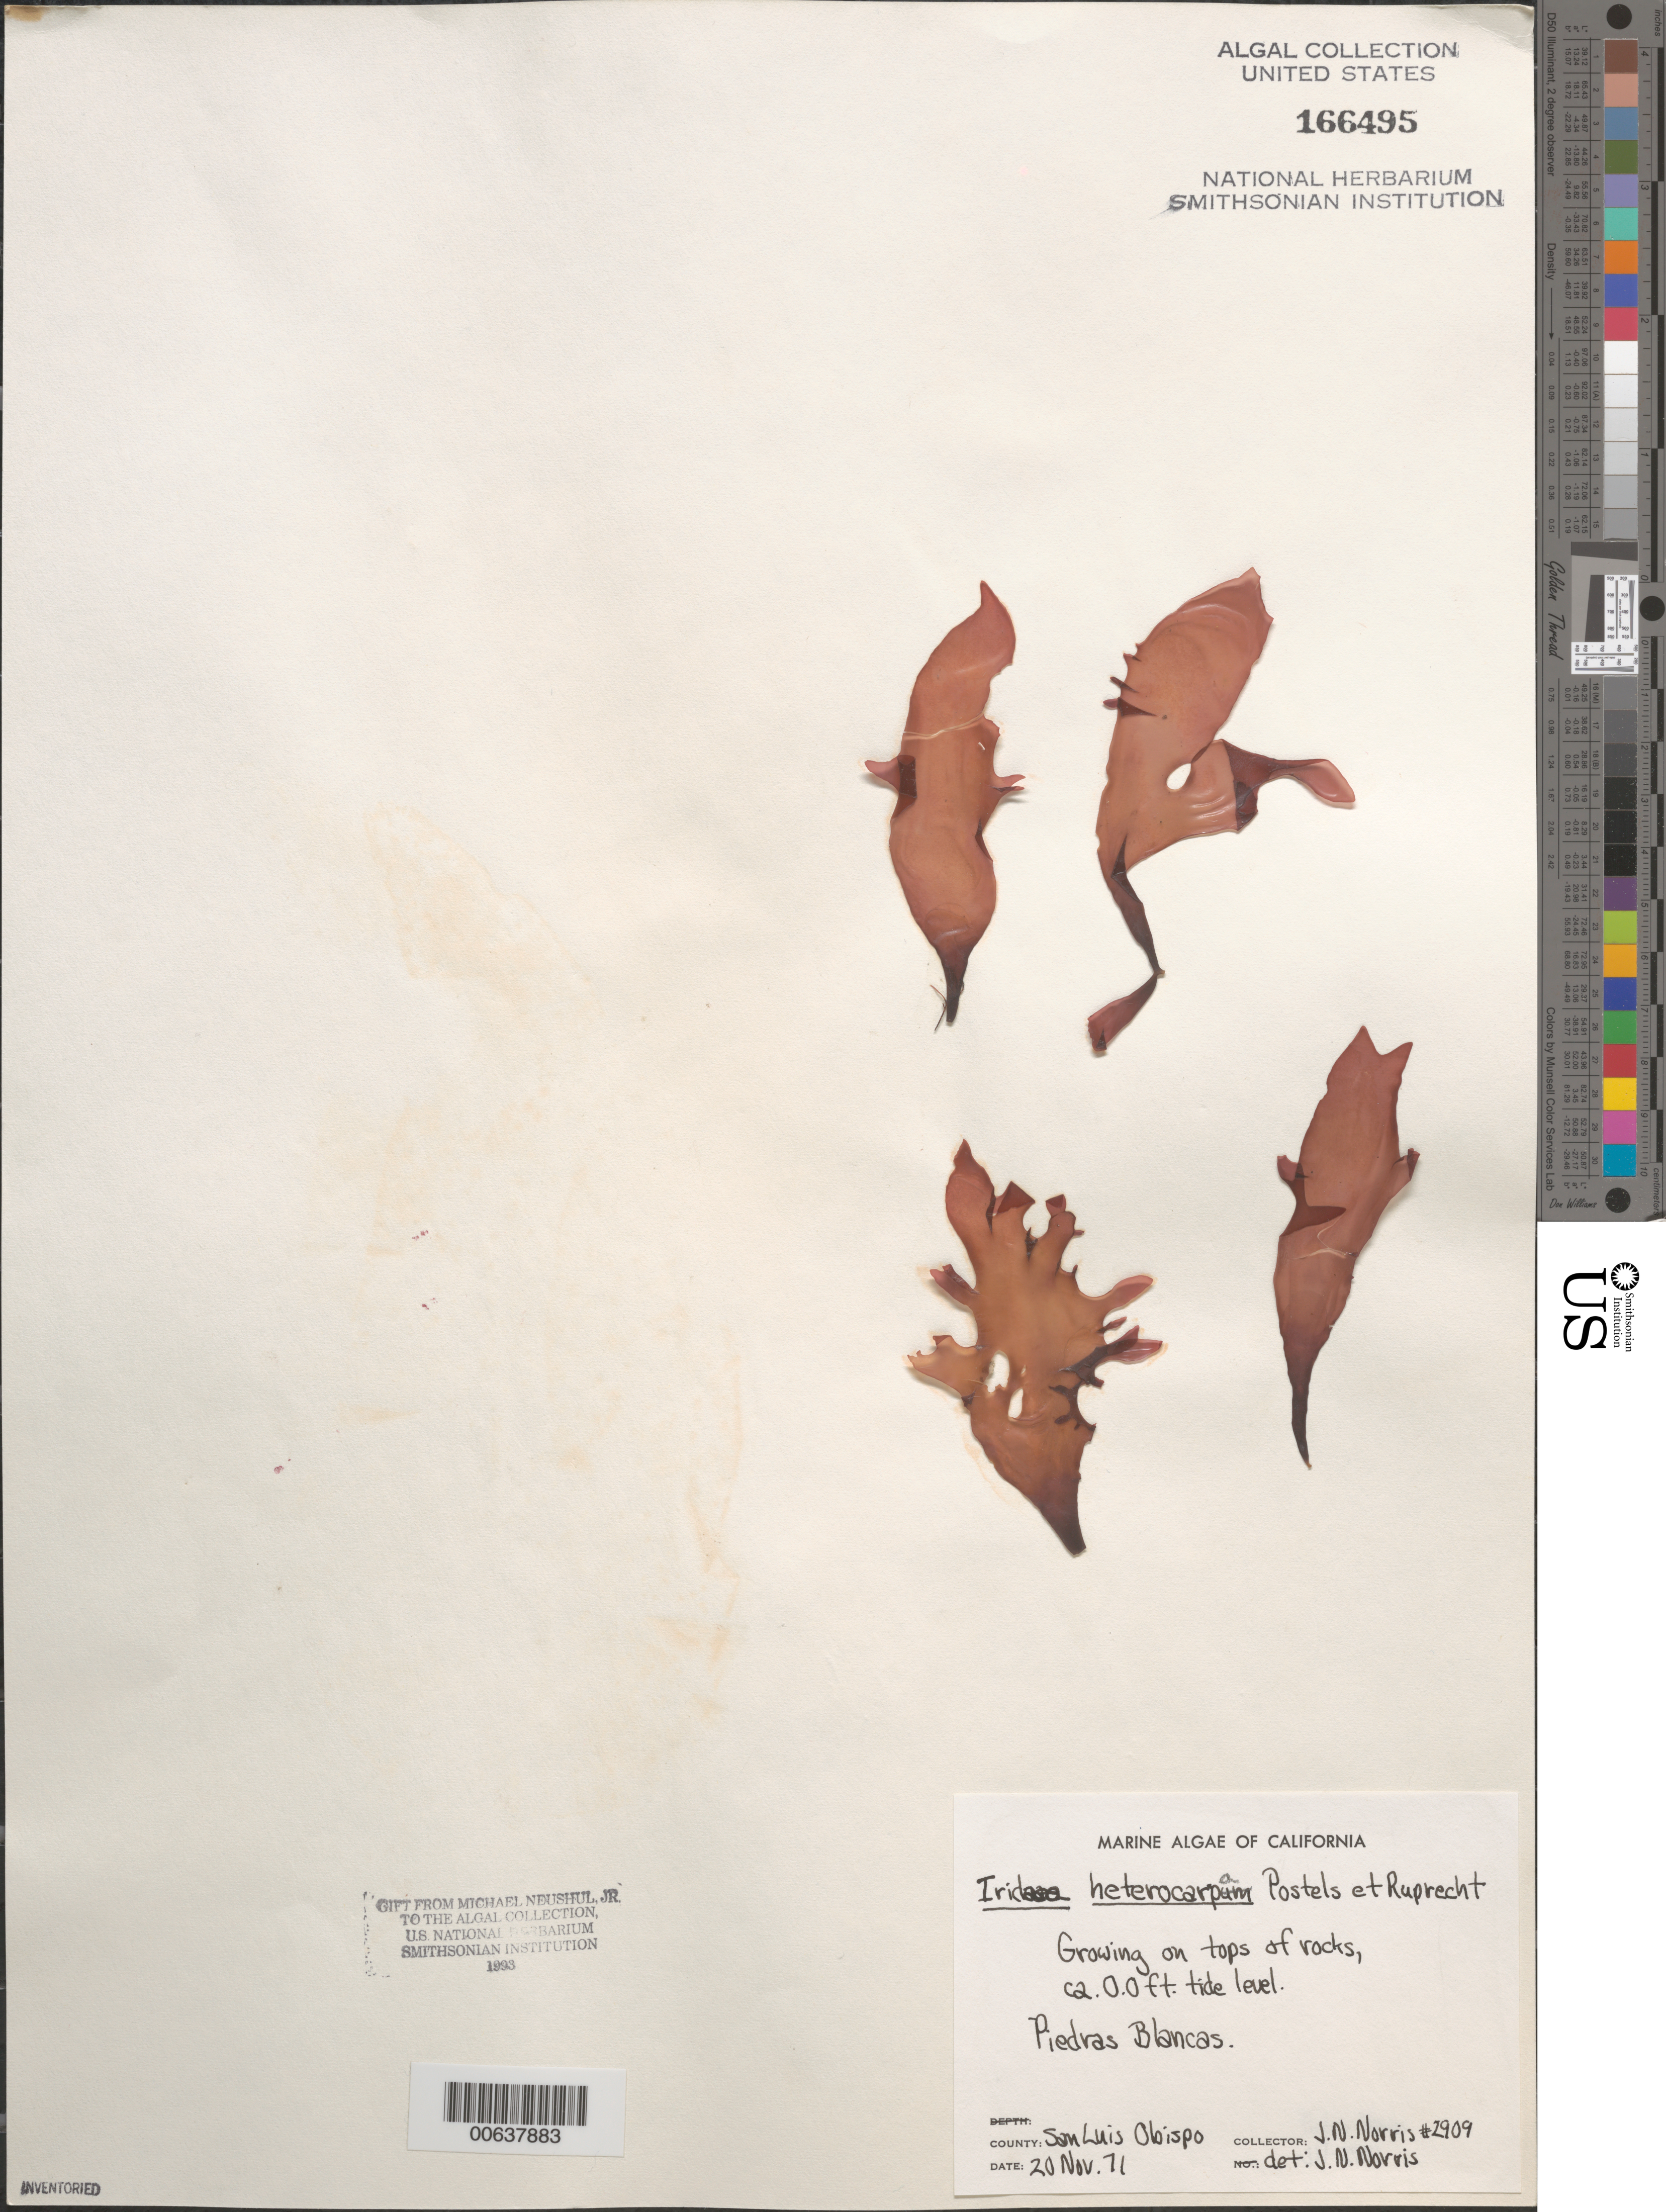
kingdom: Plantae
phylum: Rhodophyta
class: Florideophyceae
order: Gigartinales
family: Gigartinaceae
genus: Chondrus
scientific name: Chondrus crispus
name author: Stackh.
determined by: Algae name updating Project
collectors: J. N. Norris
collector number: JN-2909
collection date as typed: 20 Nov 1971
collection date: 1971-11-20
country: United States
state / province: California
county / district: San Luis Obispo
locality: Piedras Blancas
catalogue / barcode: US 166495